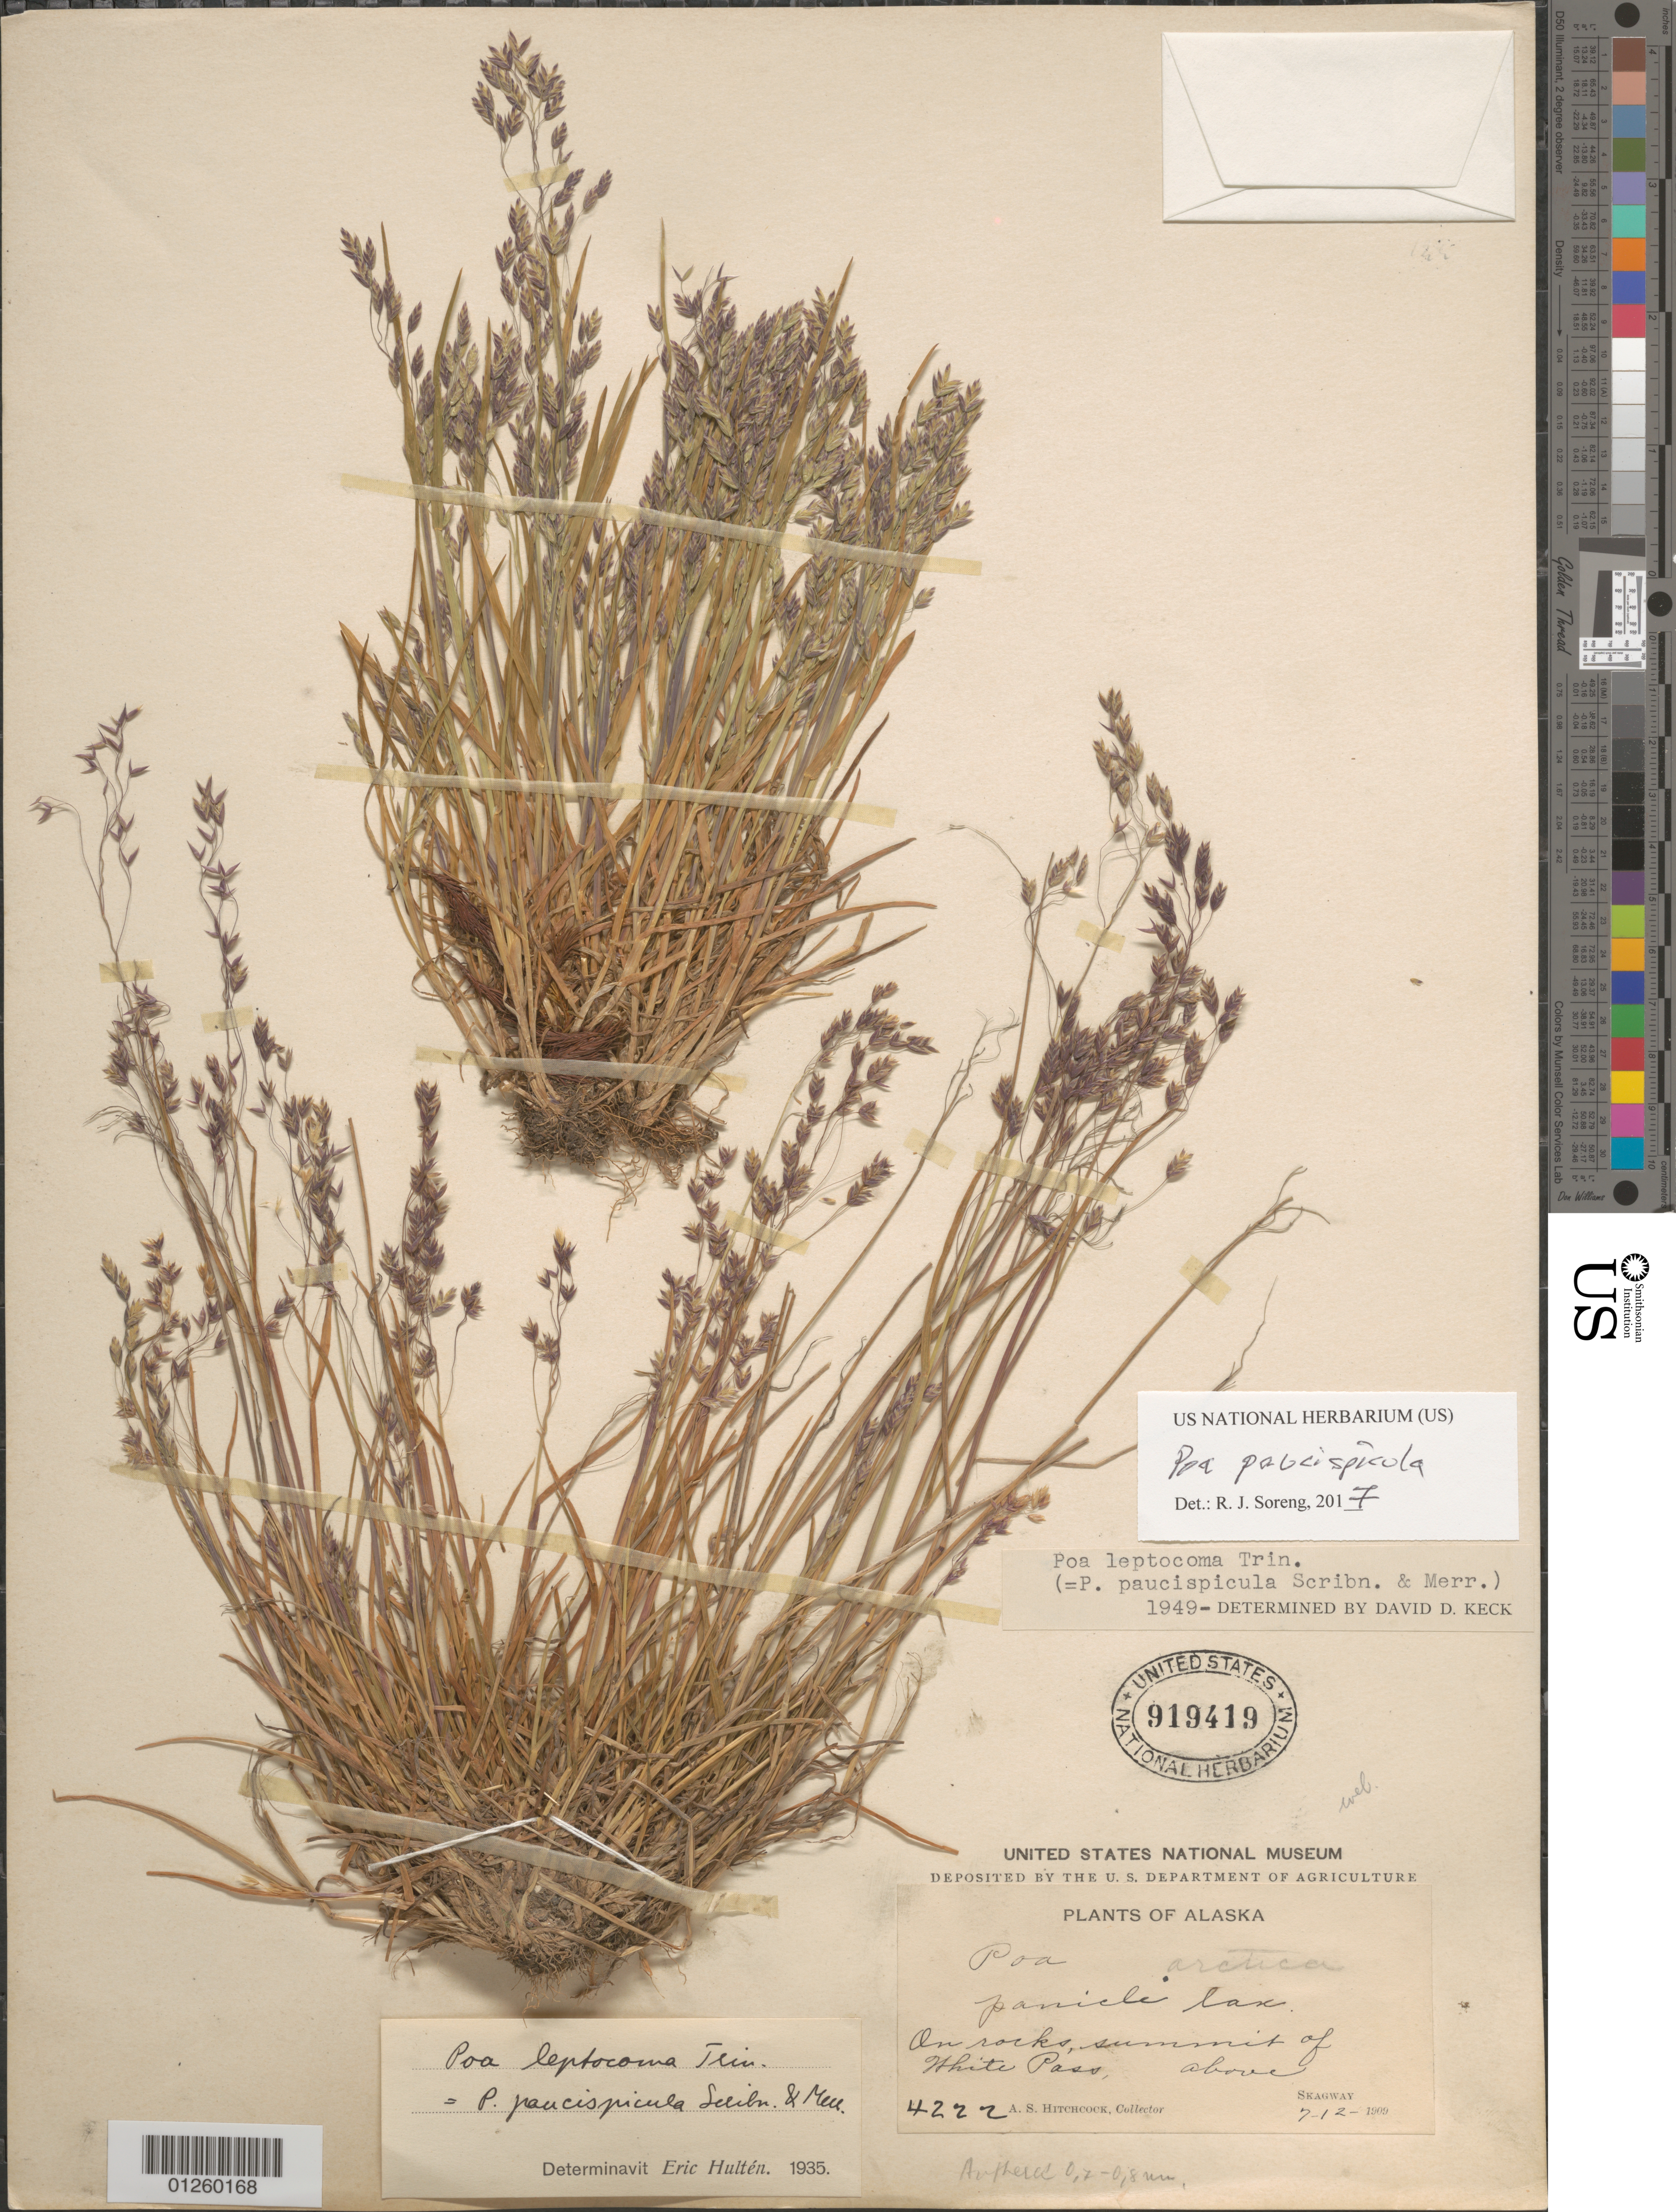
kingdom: Plantae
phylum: Tracheophyta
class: Liliopsida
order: Poales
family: Poaceae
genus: Poa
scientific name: Poa paucispicula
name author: Scribn. & Merr.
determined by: Soreng, Robert J., Research Associate (BOT), Smithsonian Institution - National Museum of Natural History (UNITED STATES)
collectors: A. S. Hitchcock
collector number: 4222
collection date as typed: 7-12-1909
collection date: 1919-07-12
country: United States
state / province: Alaska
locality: On rocks, summit of White Pass. above.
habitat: Panicle lan. On rocks summit of White Pass, above.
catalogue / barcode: US 919419